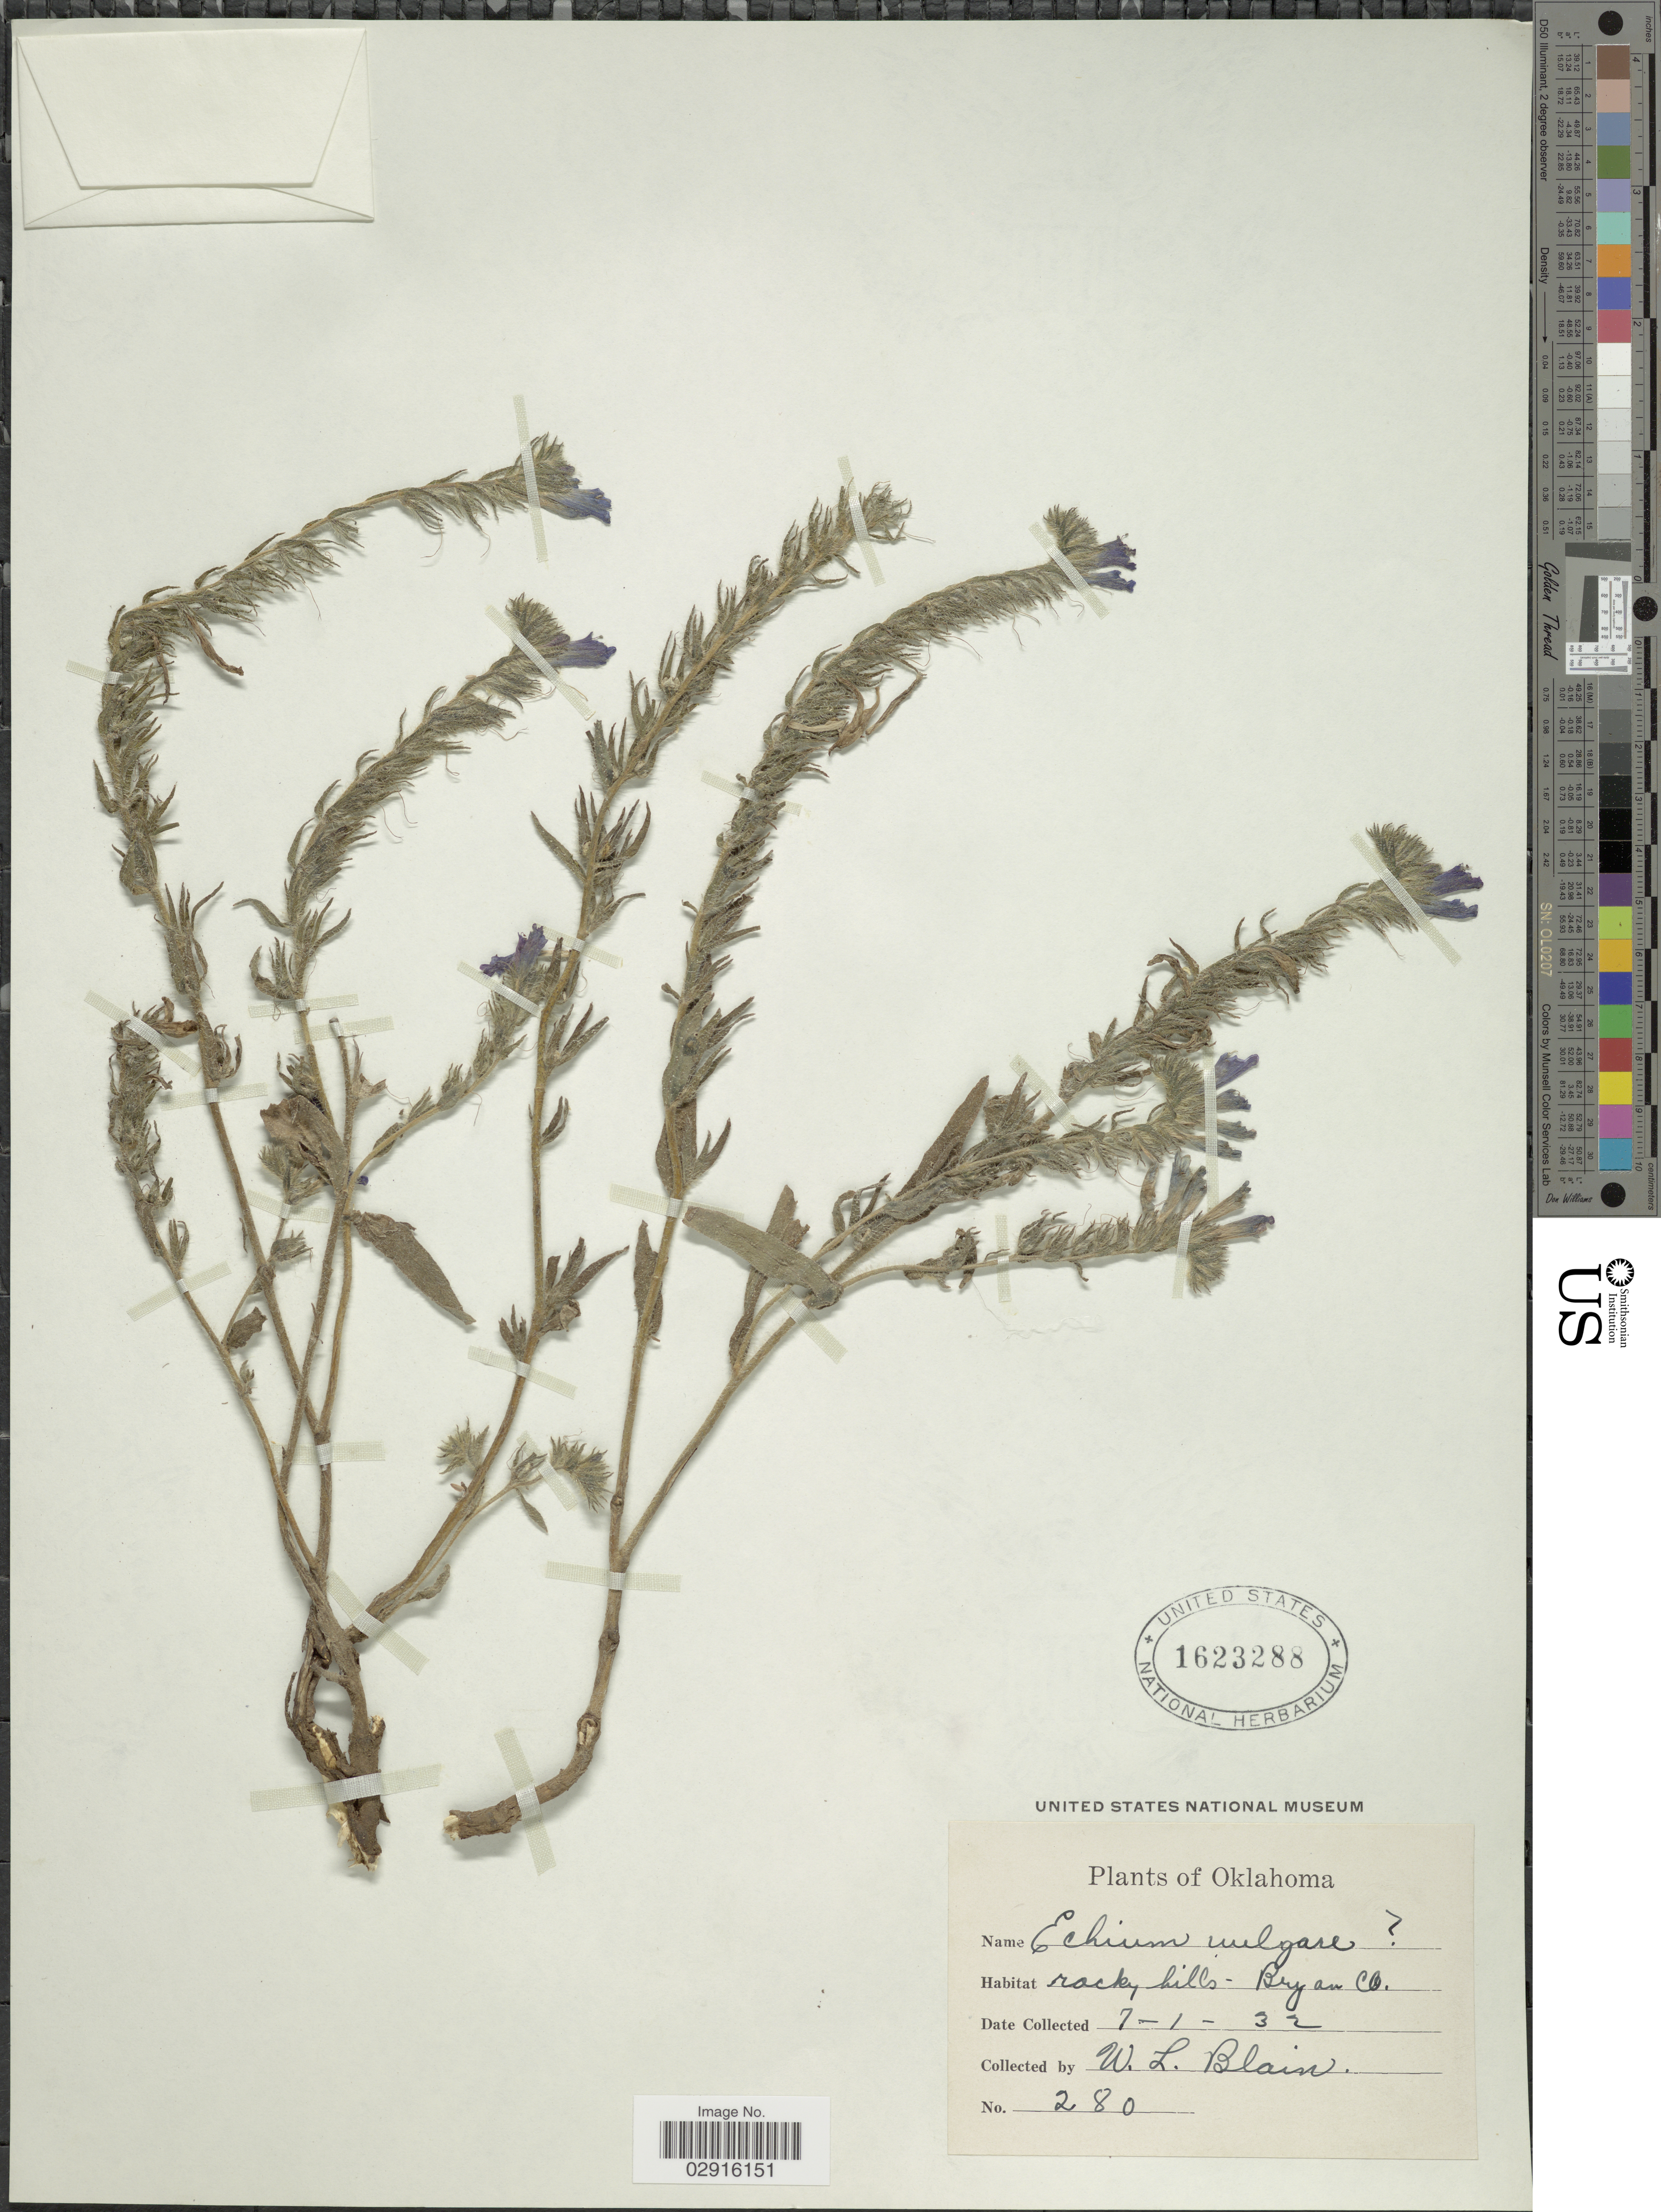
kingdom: Plantae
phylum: Tracheophyta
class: Magnoliopsida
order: Boraginales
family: Boraginaceae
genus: Echium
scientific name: Echium vulgare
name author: L.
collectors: W. Blain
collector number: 280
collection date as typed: Transcribed d/m/y: 1/7/32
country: United States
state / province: Oklahoma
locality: Rocky hills- Bryan Co.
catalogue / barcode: US 1623288